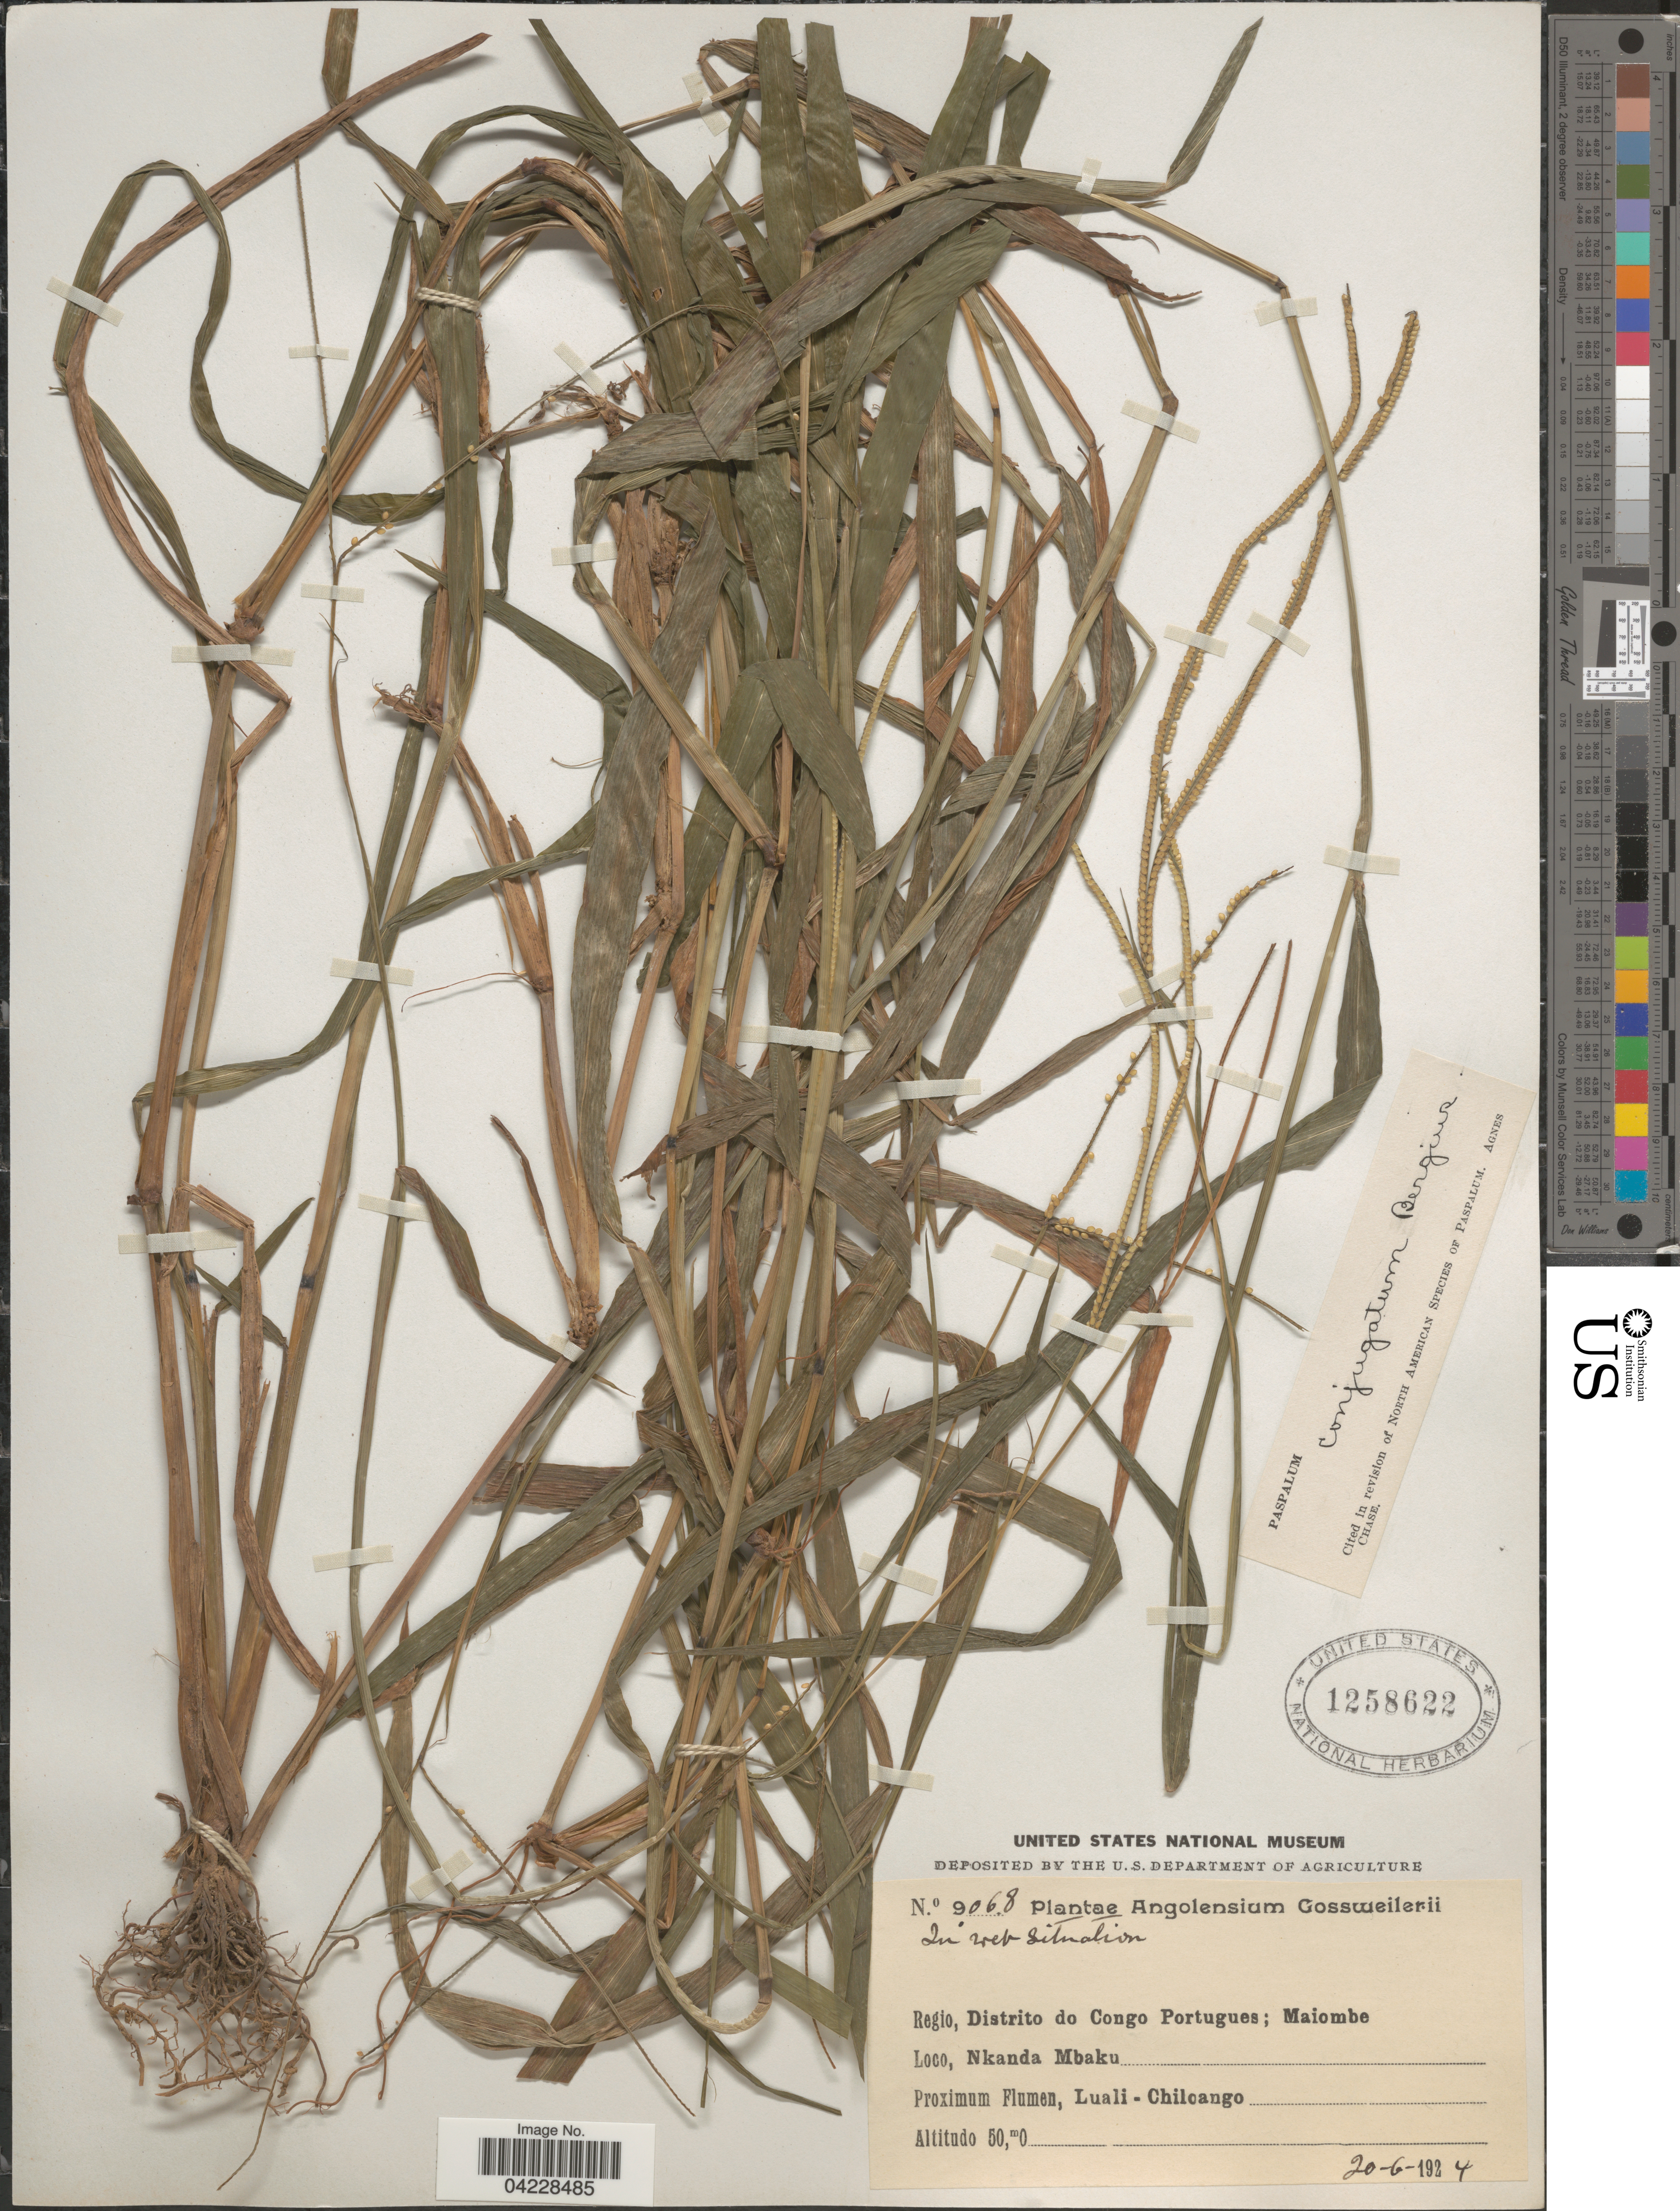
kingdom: Plantae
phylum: Tracheophyta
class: Liliopsida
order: Poales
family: Poaceae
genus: Paspalum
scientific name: Paspalum conjugatum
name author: P.J. Bergius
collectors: -. Gossweiler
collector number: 9068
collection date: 1924-06-20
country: Angola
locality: Angolensium. Regio, Distrito do Congo Portugues; Maiombe. Nkanda Mbaku. Proximum Flumen, Luali-Chiloango.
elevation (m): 50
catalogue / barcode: US 1258622